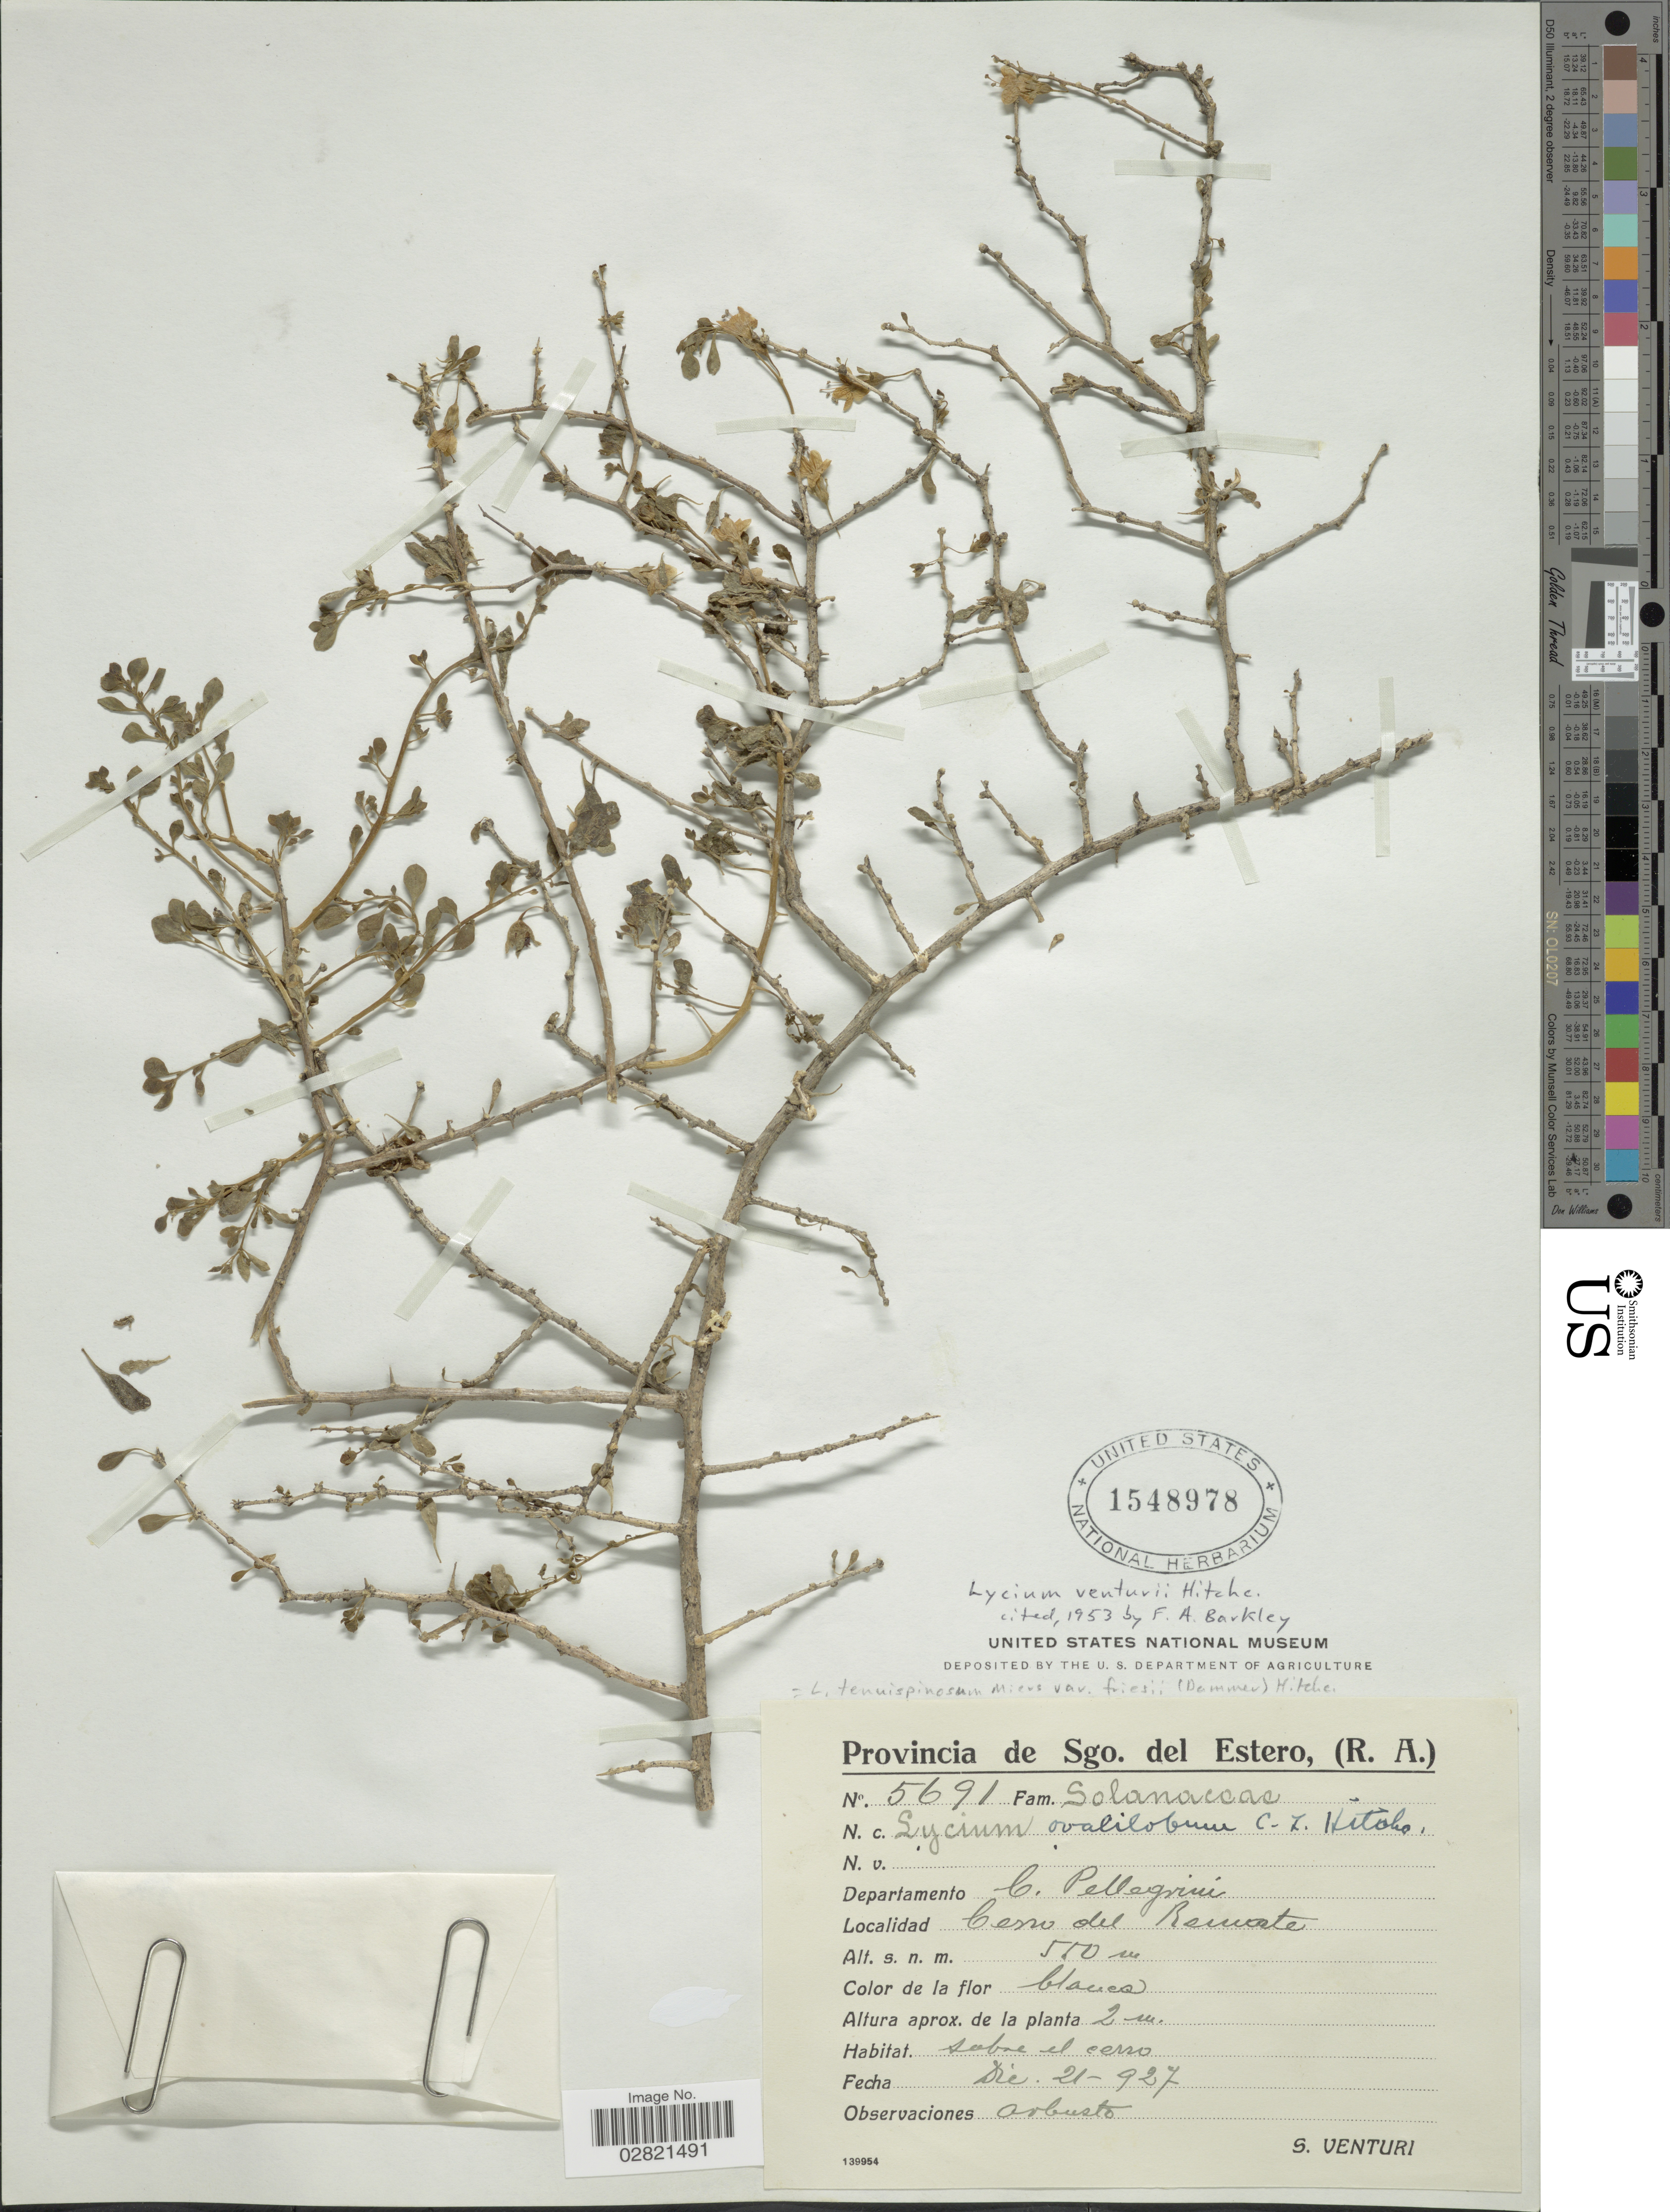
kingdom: Plantae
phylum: Tracheophyta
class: Magnoliopsida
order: Solanales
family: Solanaceae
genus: Lycium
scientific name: Lycium tenuispinosum var. friesii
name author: (Dammer) C.H. Hitchc.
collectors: S. Venturi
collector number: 5691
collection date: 1927-12-21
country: Argentina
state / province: Santiago del Estero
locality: Provincia de Sgo. del Estero, (R.A.). Departamento C. Pellegrini. Cerro del Remate.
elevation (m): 550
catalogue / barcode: US 1548978